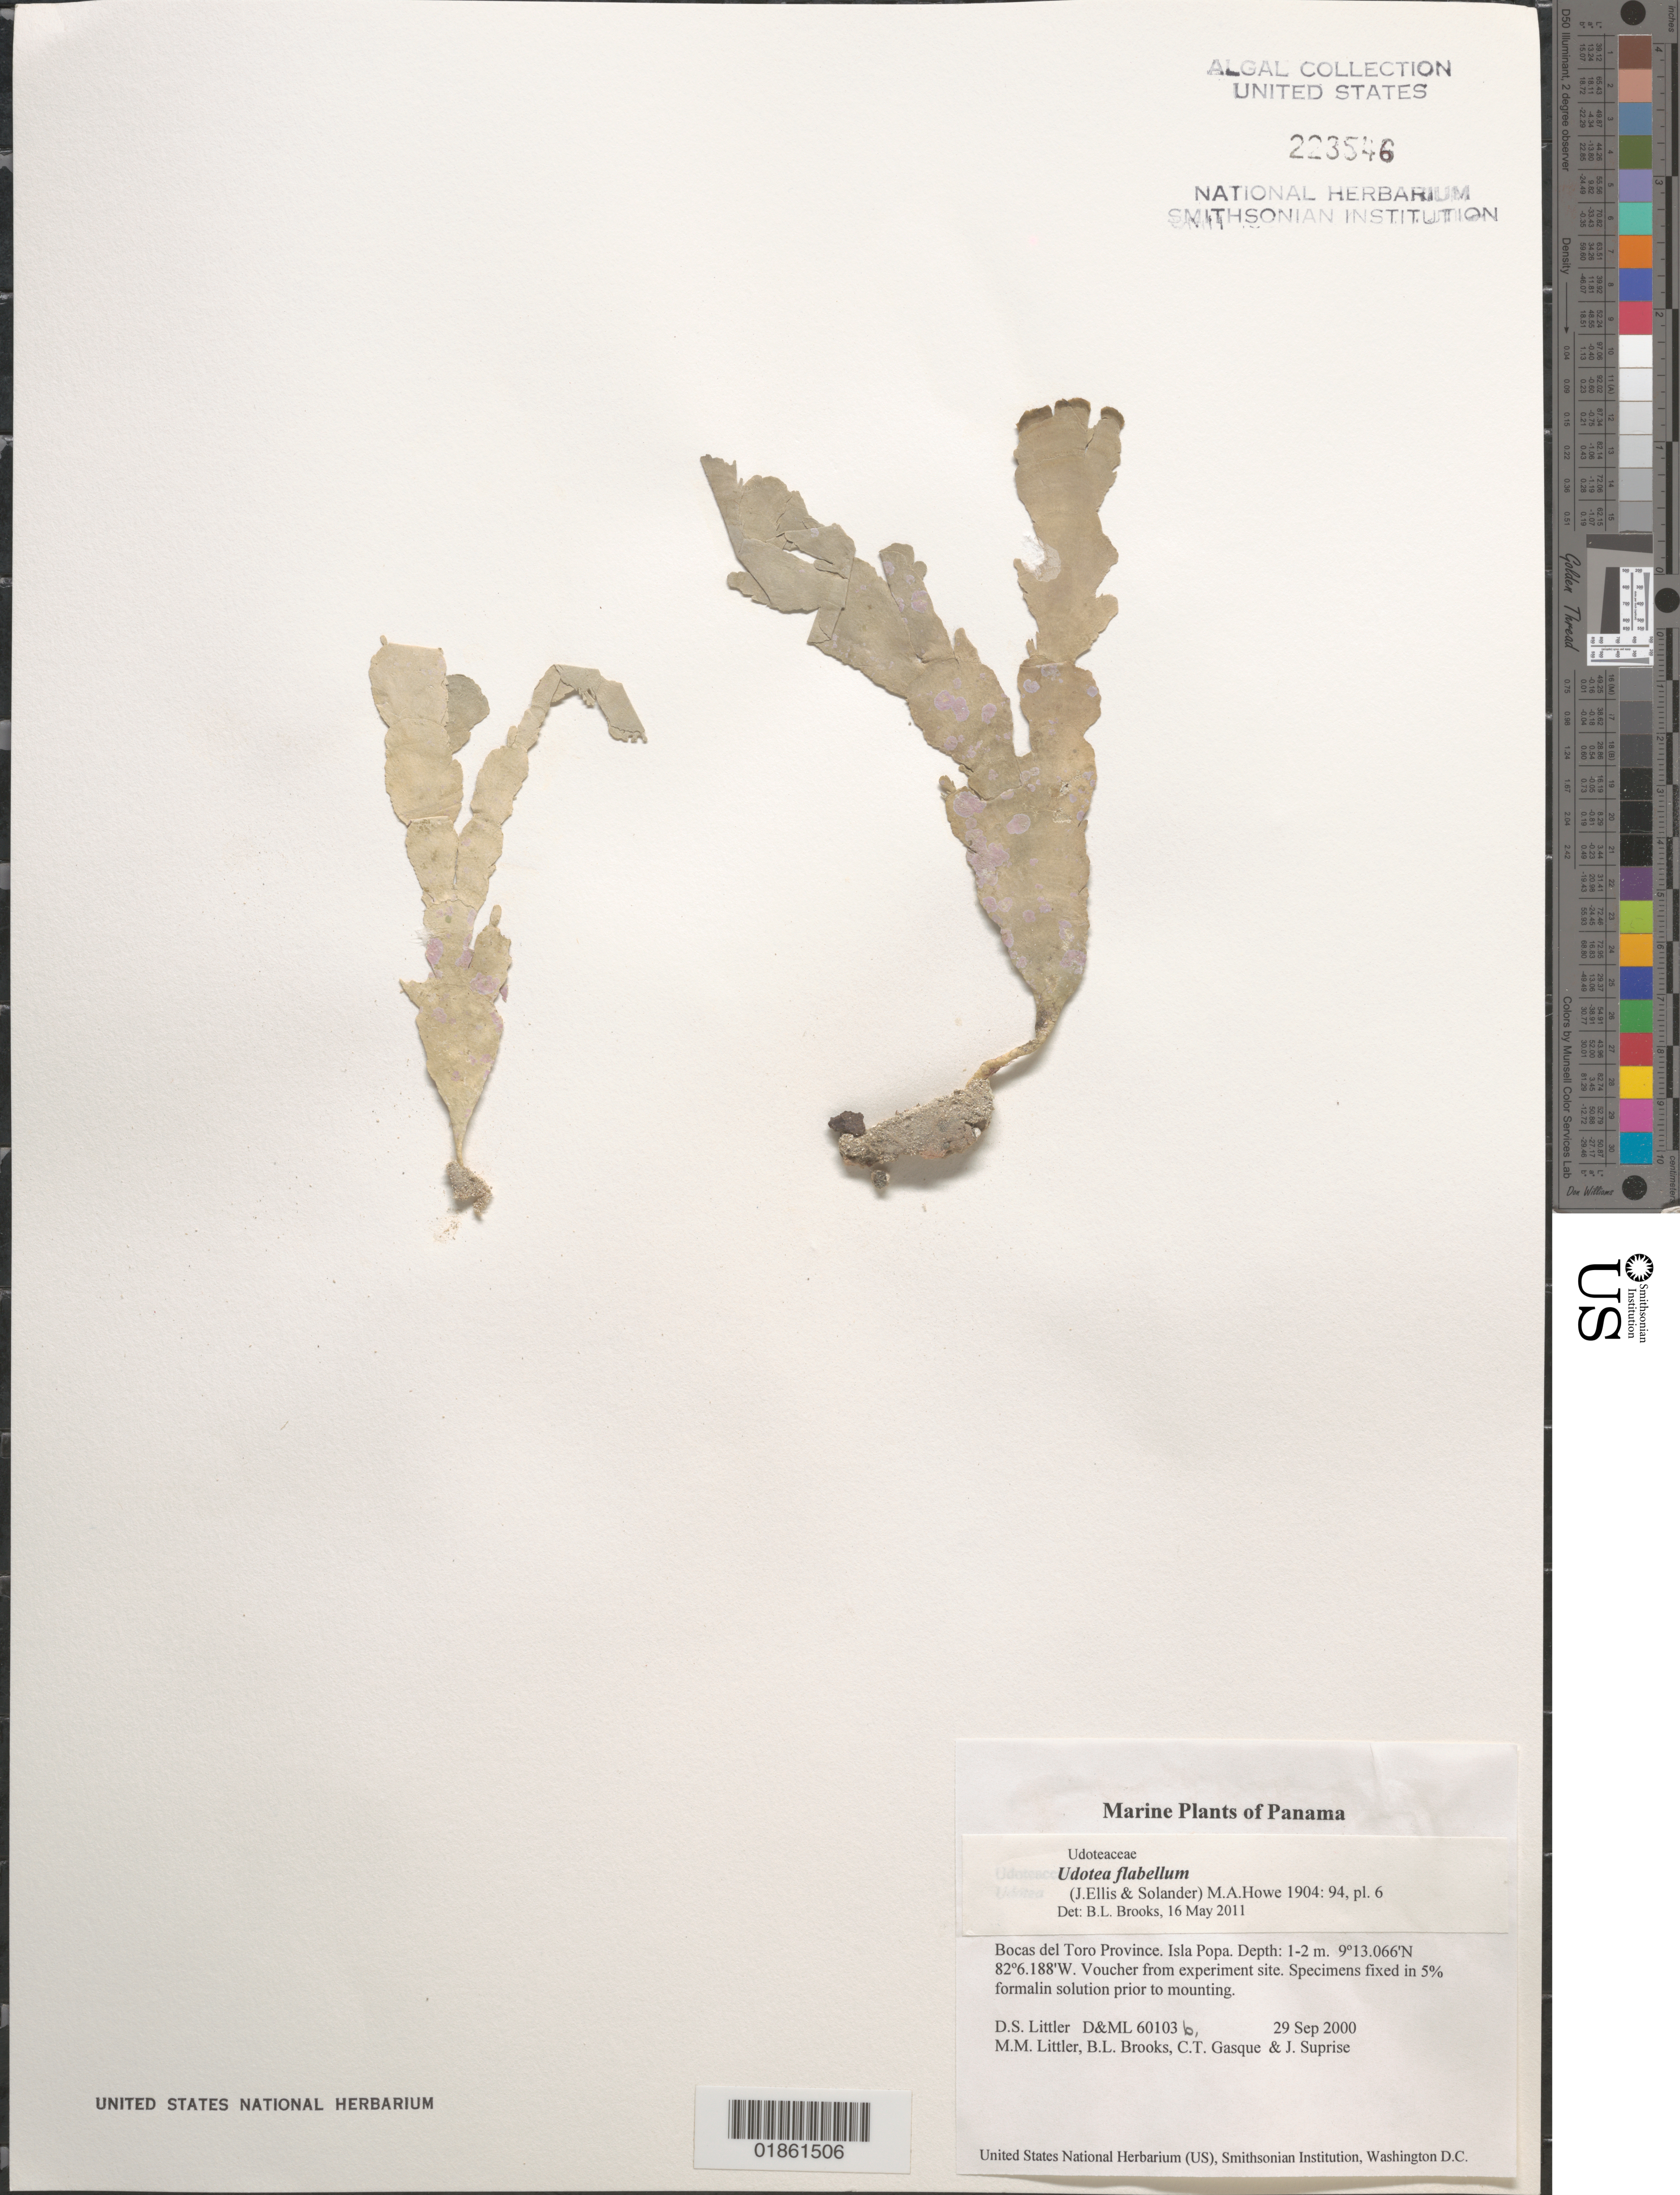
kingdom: Plantae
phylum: Chlorophyta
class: Ulvophyceae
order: Bryopsidales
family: Udoteaceae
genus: Udotea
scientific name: Udotea flabellum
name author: (J. Ellis & Sol.) M. Howe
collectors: D. S. Littler, B. Brooks & C. Gasque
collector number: D&ML 60103 b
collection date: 2000-09-29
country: Panama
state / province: Bocas del Toro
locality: Isla Popa.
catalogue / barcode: US 223546